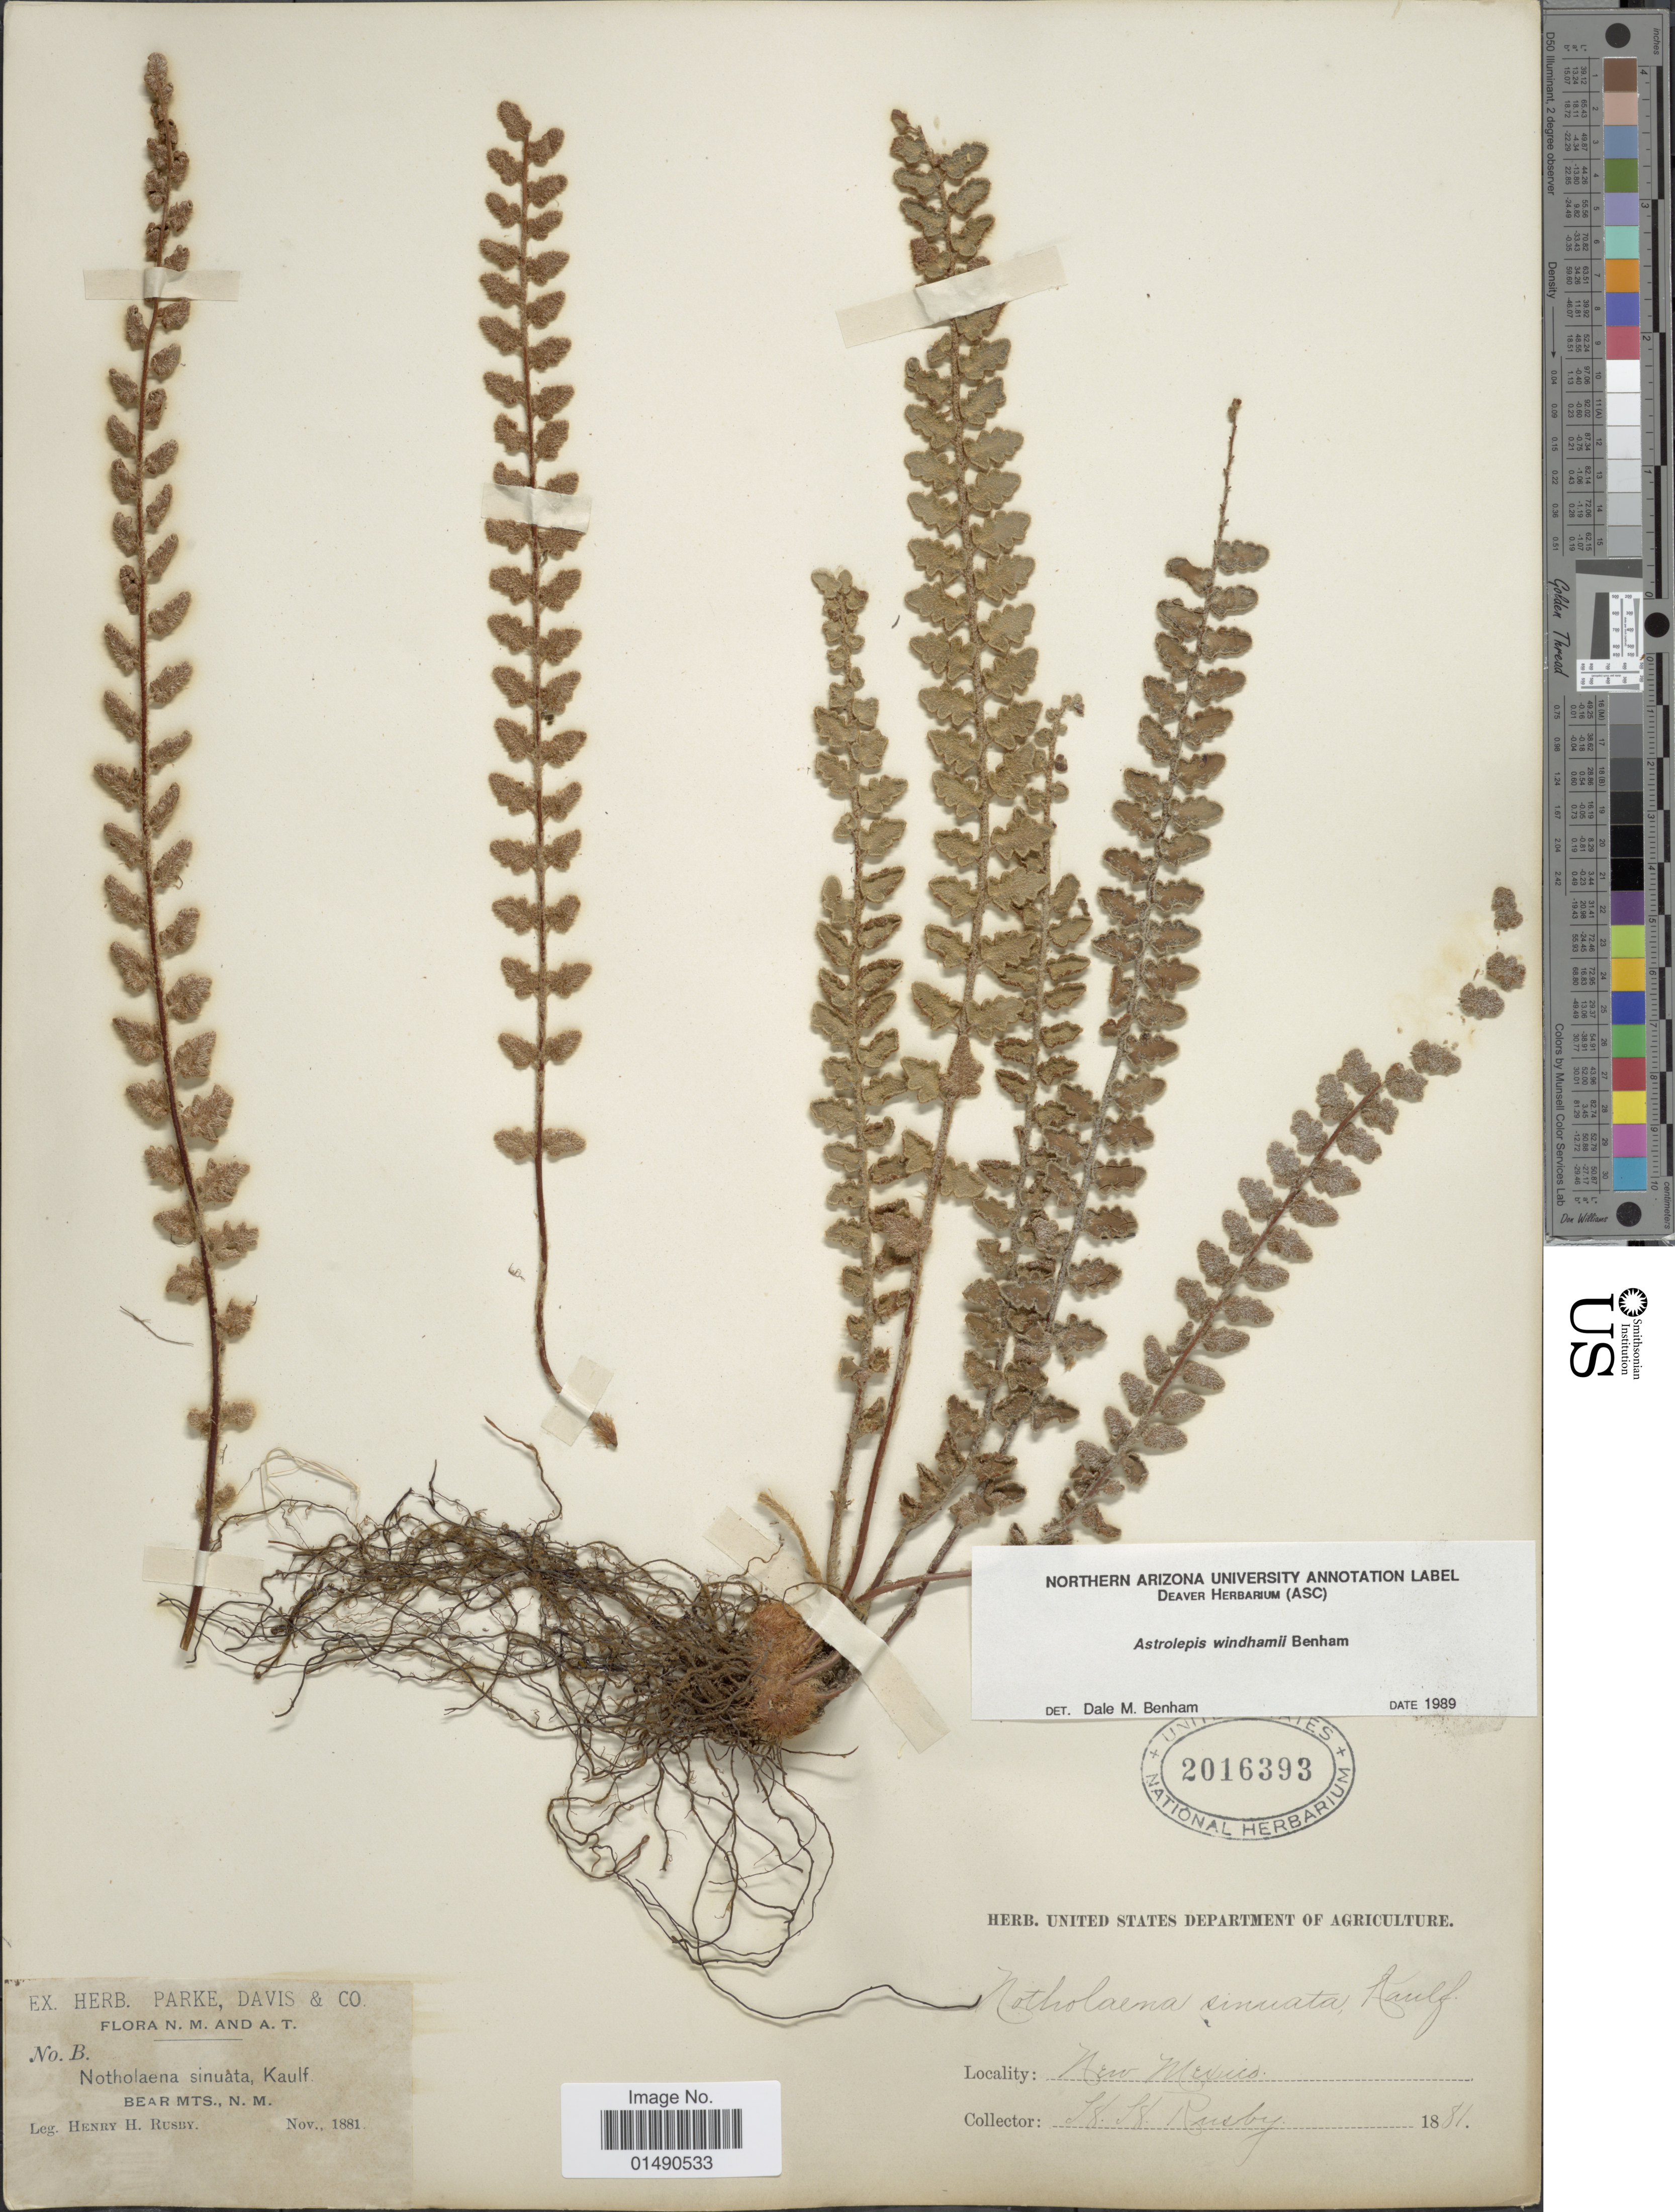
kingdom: Plantae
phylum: Tracheophyta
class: Polypodiopsida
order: Polypodiales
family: Pteridaceae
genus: Astrolepis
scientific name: Astrolepis windhamii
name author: D.M. Benham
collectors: H. H. Rusby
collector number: B.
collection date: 1881-11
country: United States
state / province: New Mexico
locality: Bear Mts.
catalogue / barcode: US 2016393